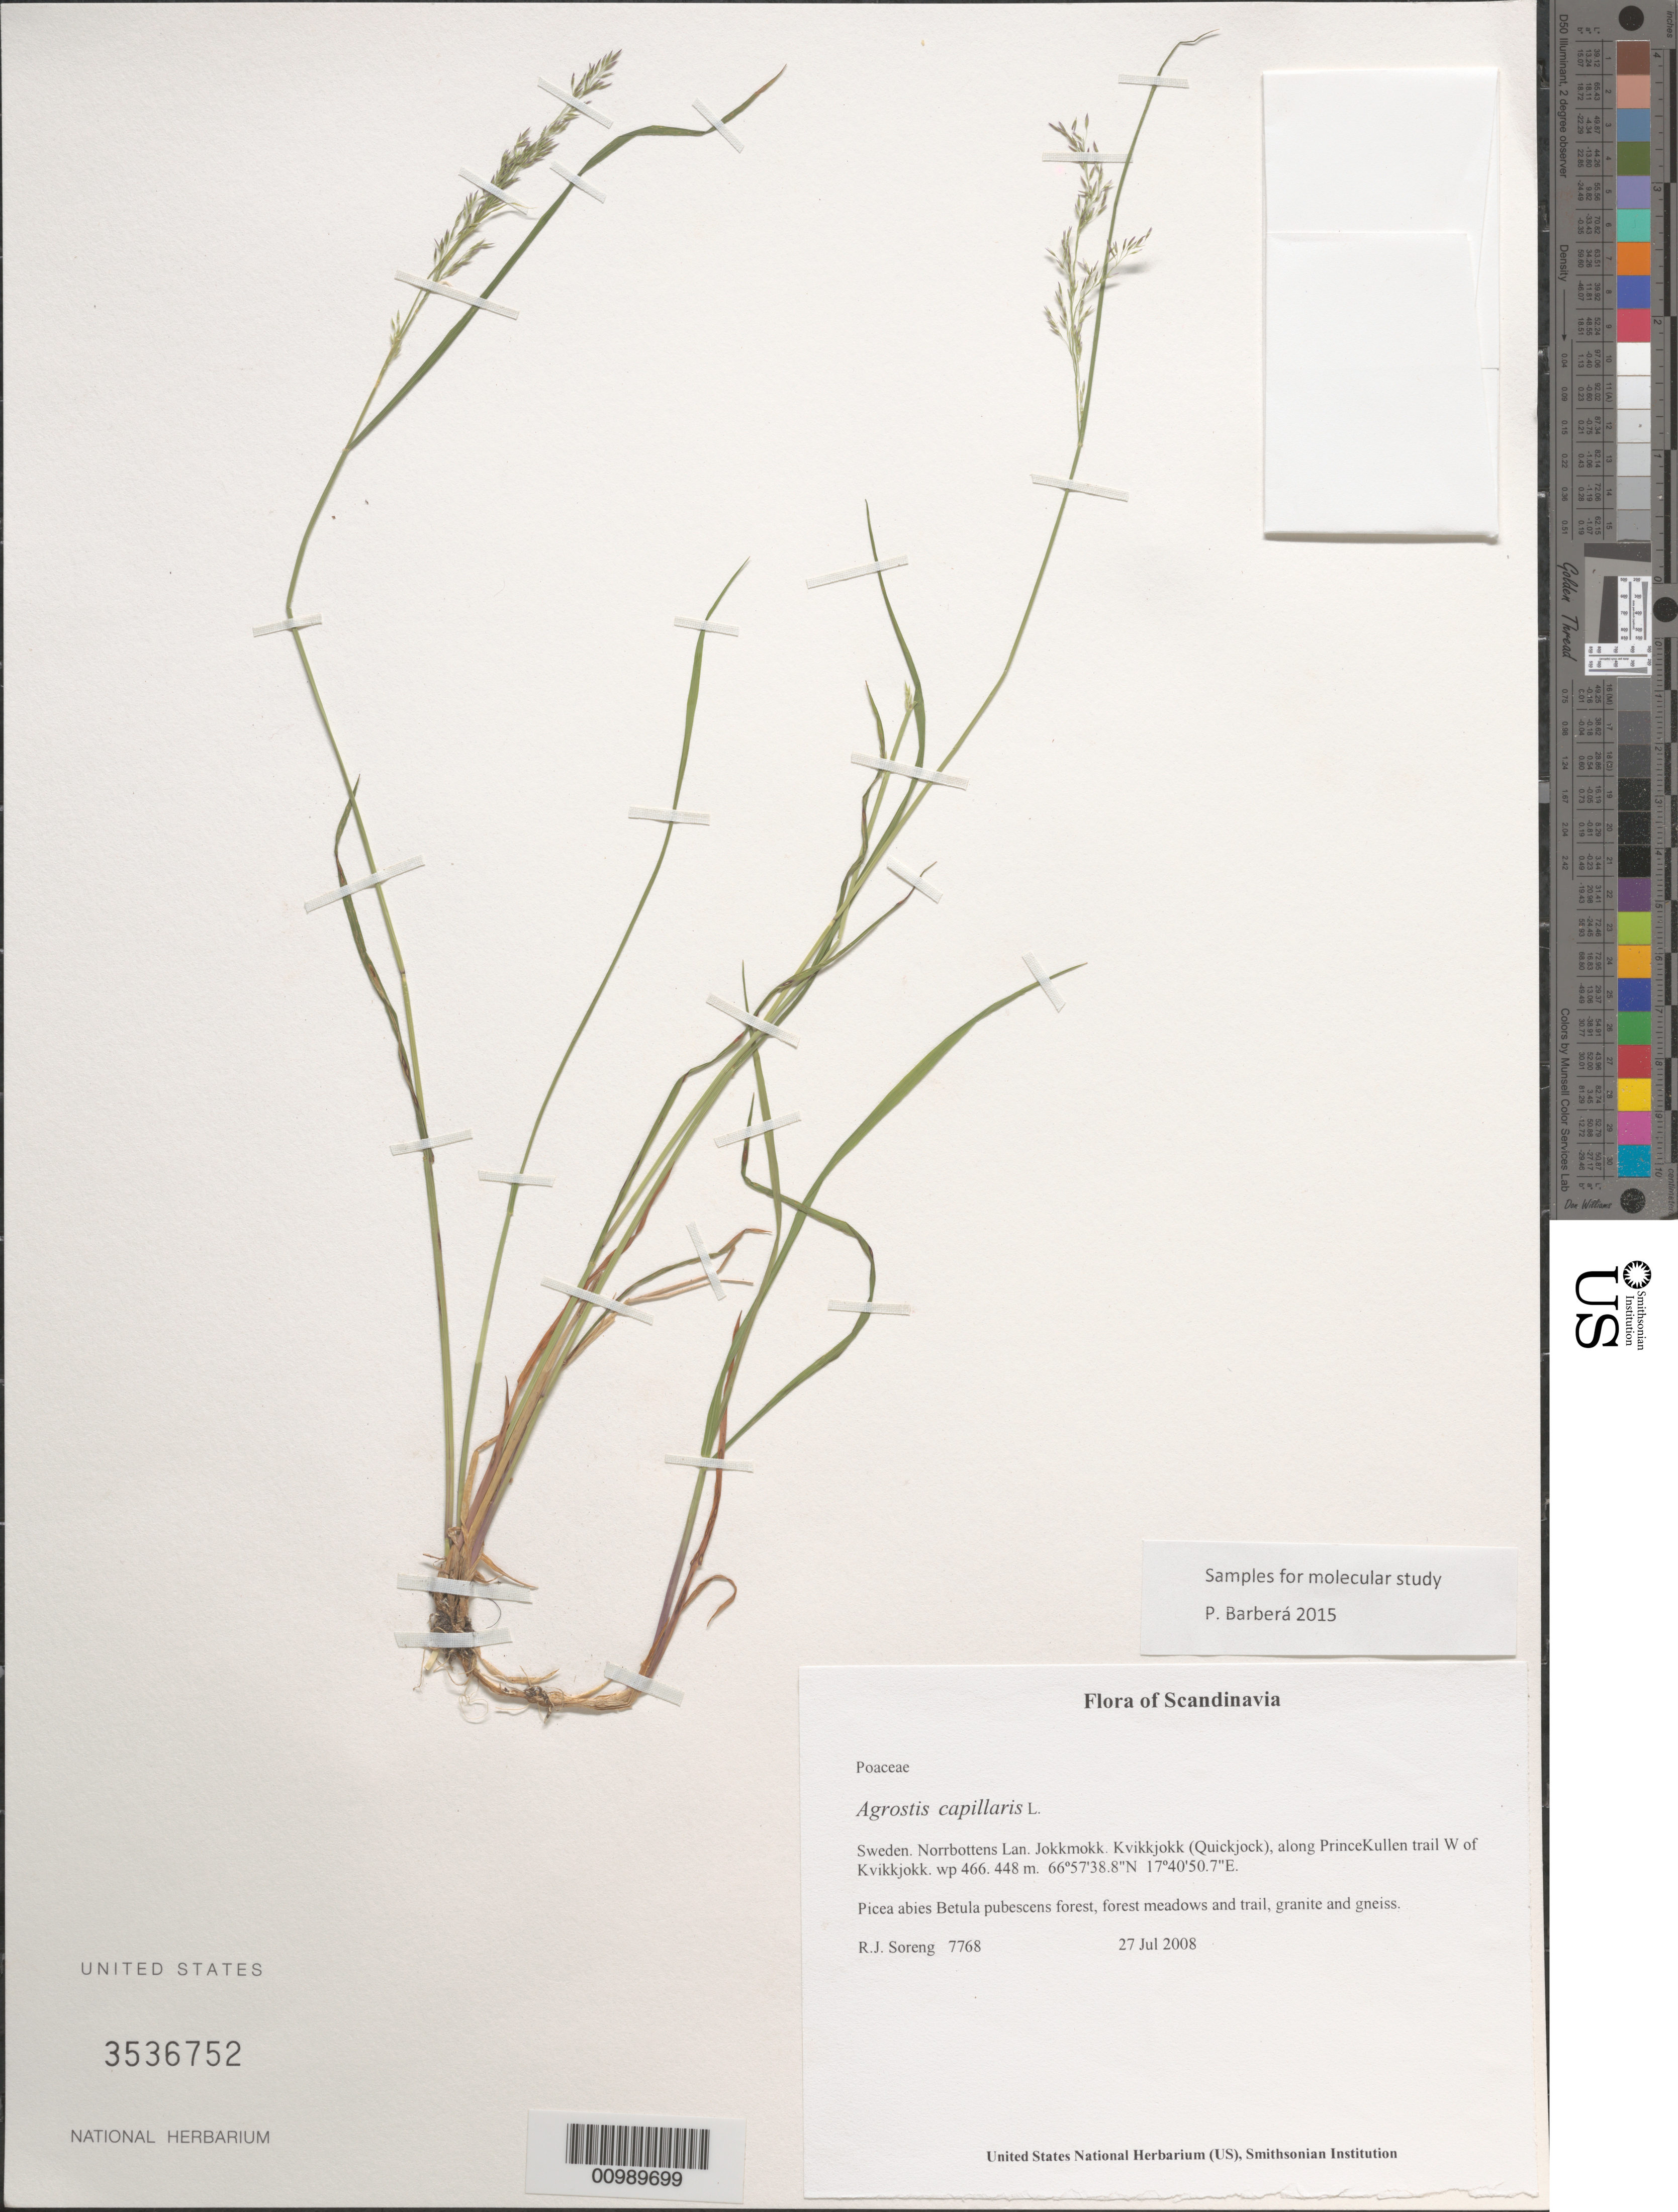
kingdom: Plantae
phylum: Tracheophyta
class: Liliopsida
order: Poales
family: Poaceae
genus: Agrostis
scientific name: Agrostis capillaris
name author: L.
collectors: R. J. Soreng & N. L. Soreng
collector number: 7768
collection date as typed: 27 Jul 2008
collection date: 2008-07-27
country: Sweden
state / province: Norrbotten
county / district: Jokkmokk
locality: Kvikkjokk (Quickjock), along PrinceKullen trail W of Kvikkjokk.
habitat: Picea abies Betula pubescens forest, forest meadows and trail, granite and gneiss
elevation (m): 448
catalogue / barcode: US 3536752